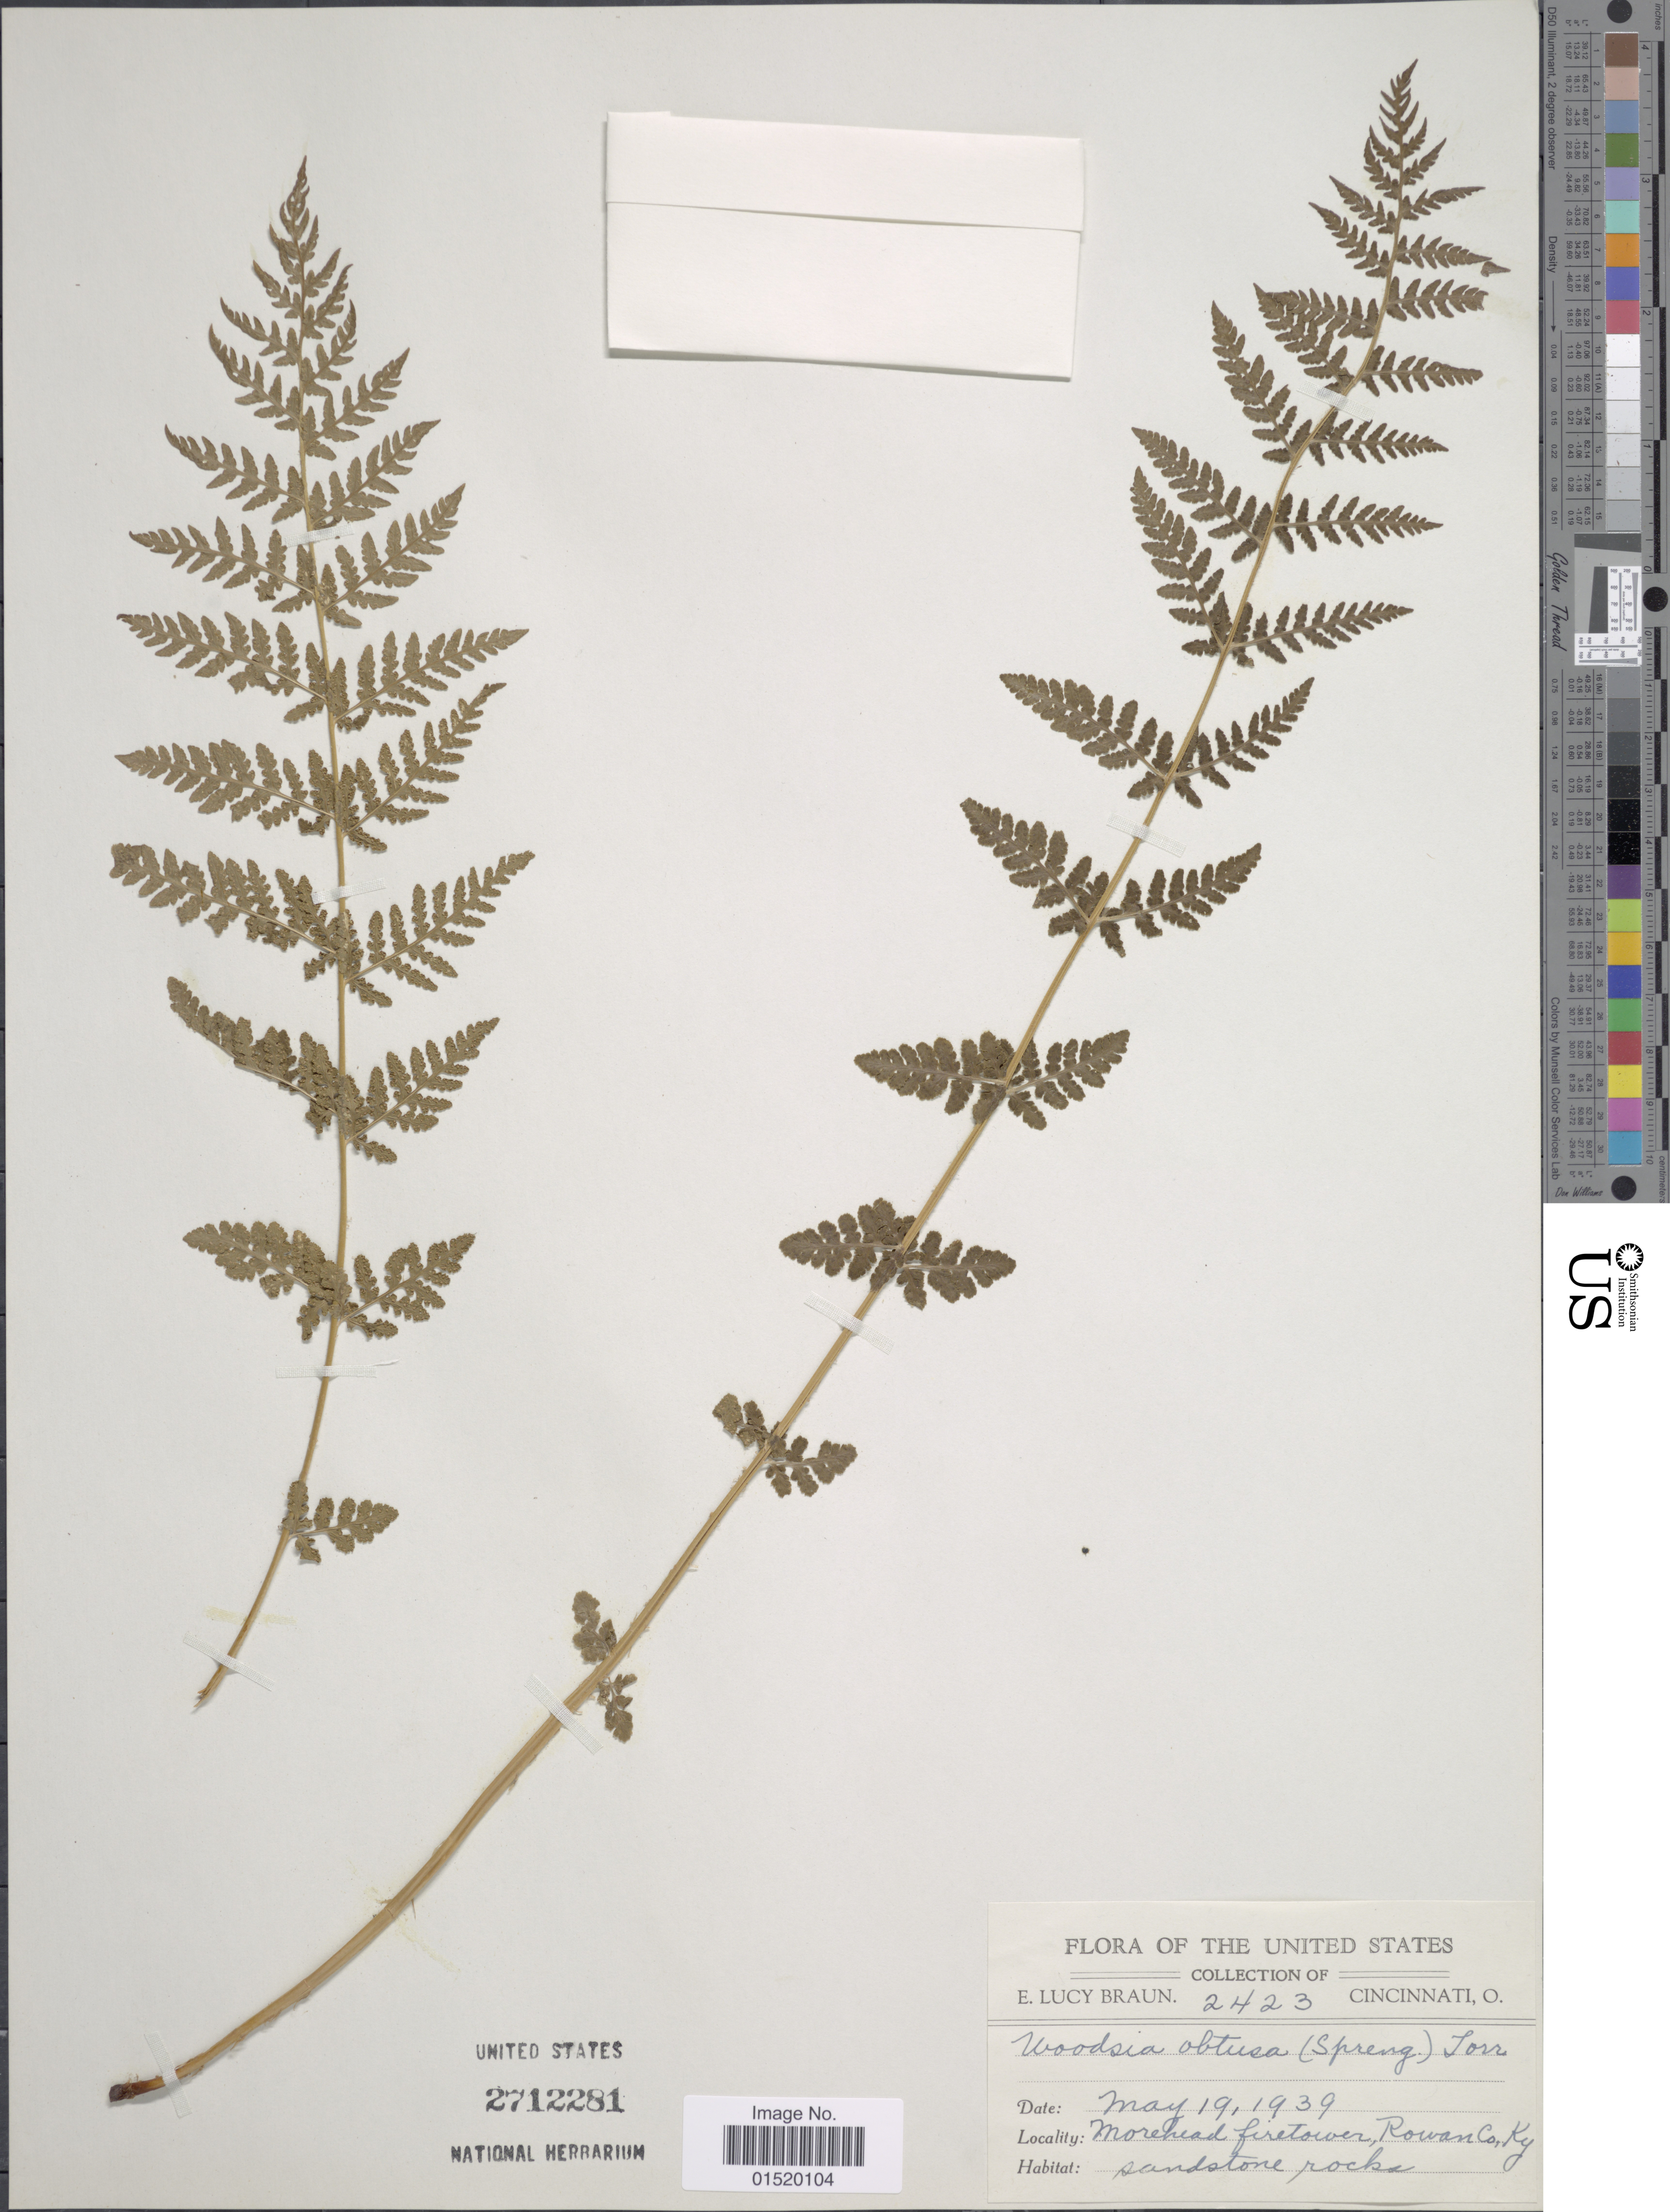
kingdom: Plantae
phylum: Tracheophyta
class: Polypodiopsida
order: Polypodiales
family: Woodsiaceae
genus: Woodsia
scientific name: Woodsia obtusa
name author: (Spreng.) Torr.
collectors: E. L. Braun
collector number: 2423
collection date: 1939-05-19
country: United States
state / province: Kentucky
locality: Morehead firetower, Rowan Co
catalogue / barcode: US 2712281